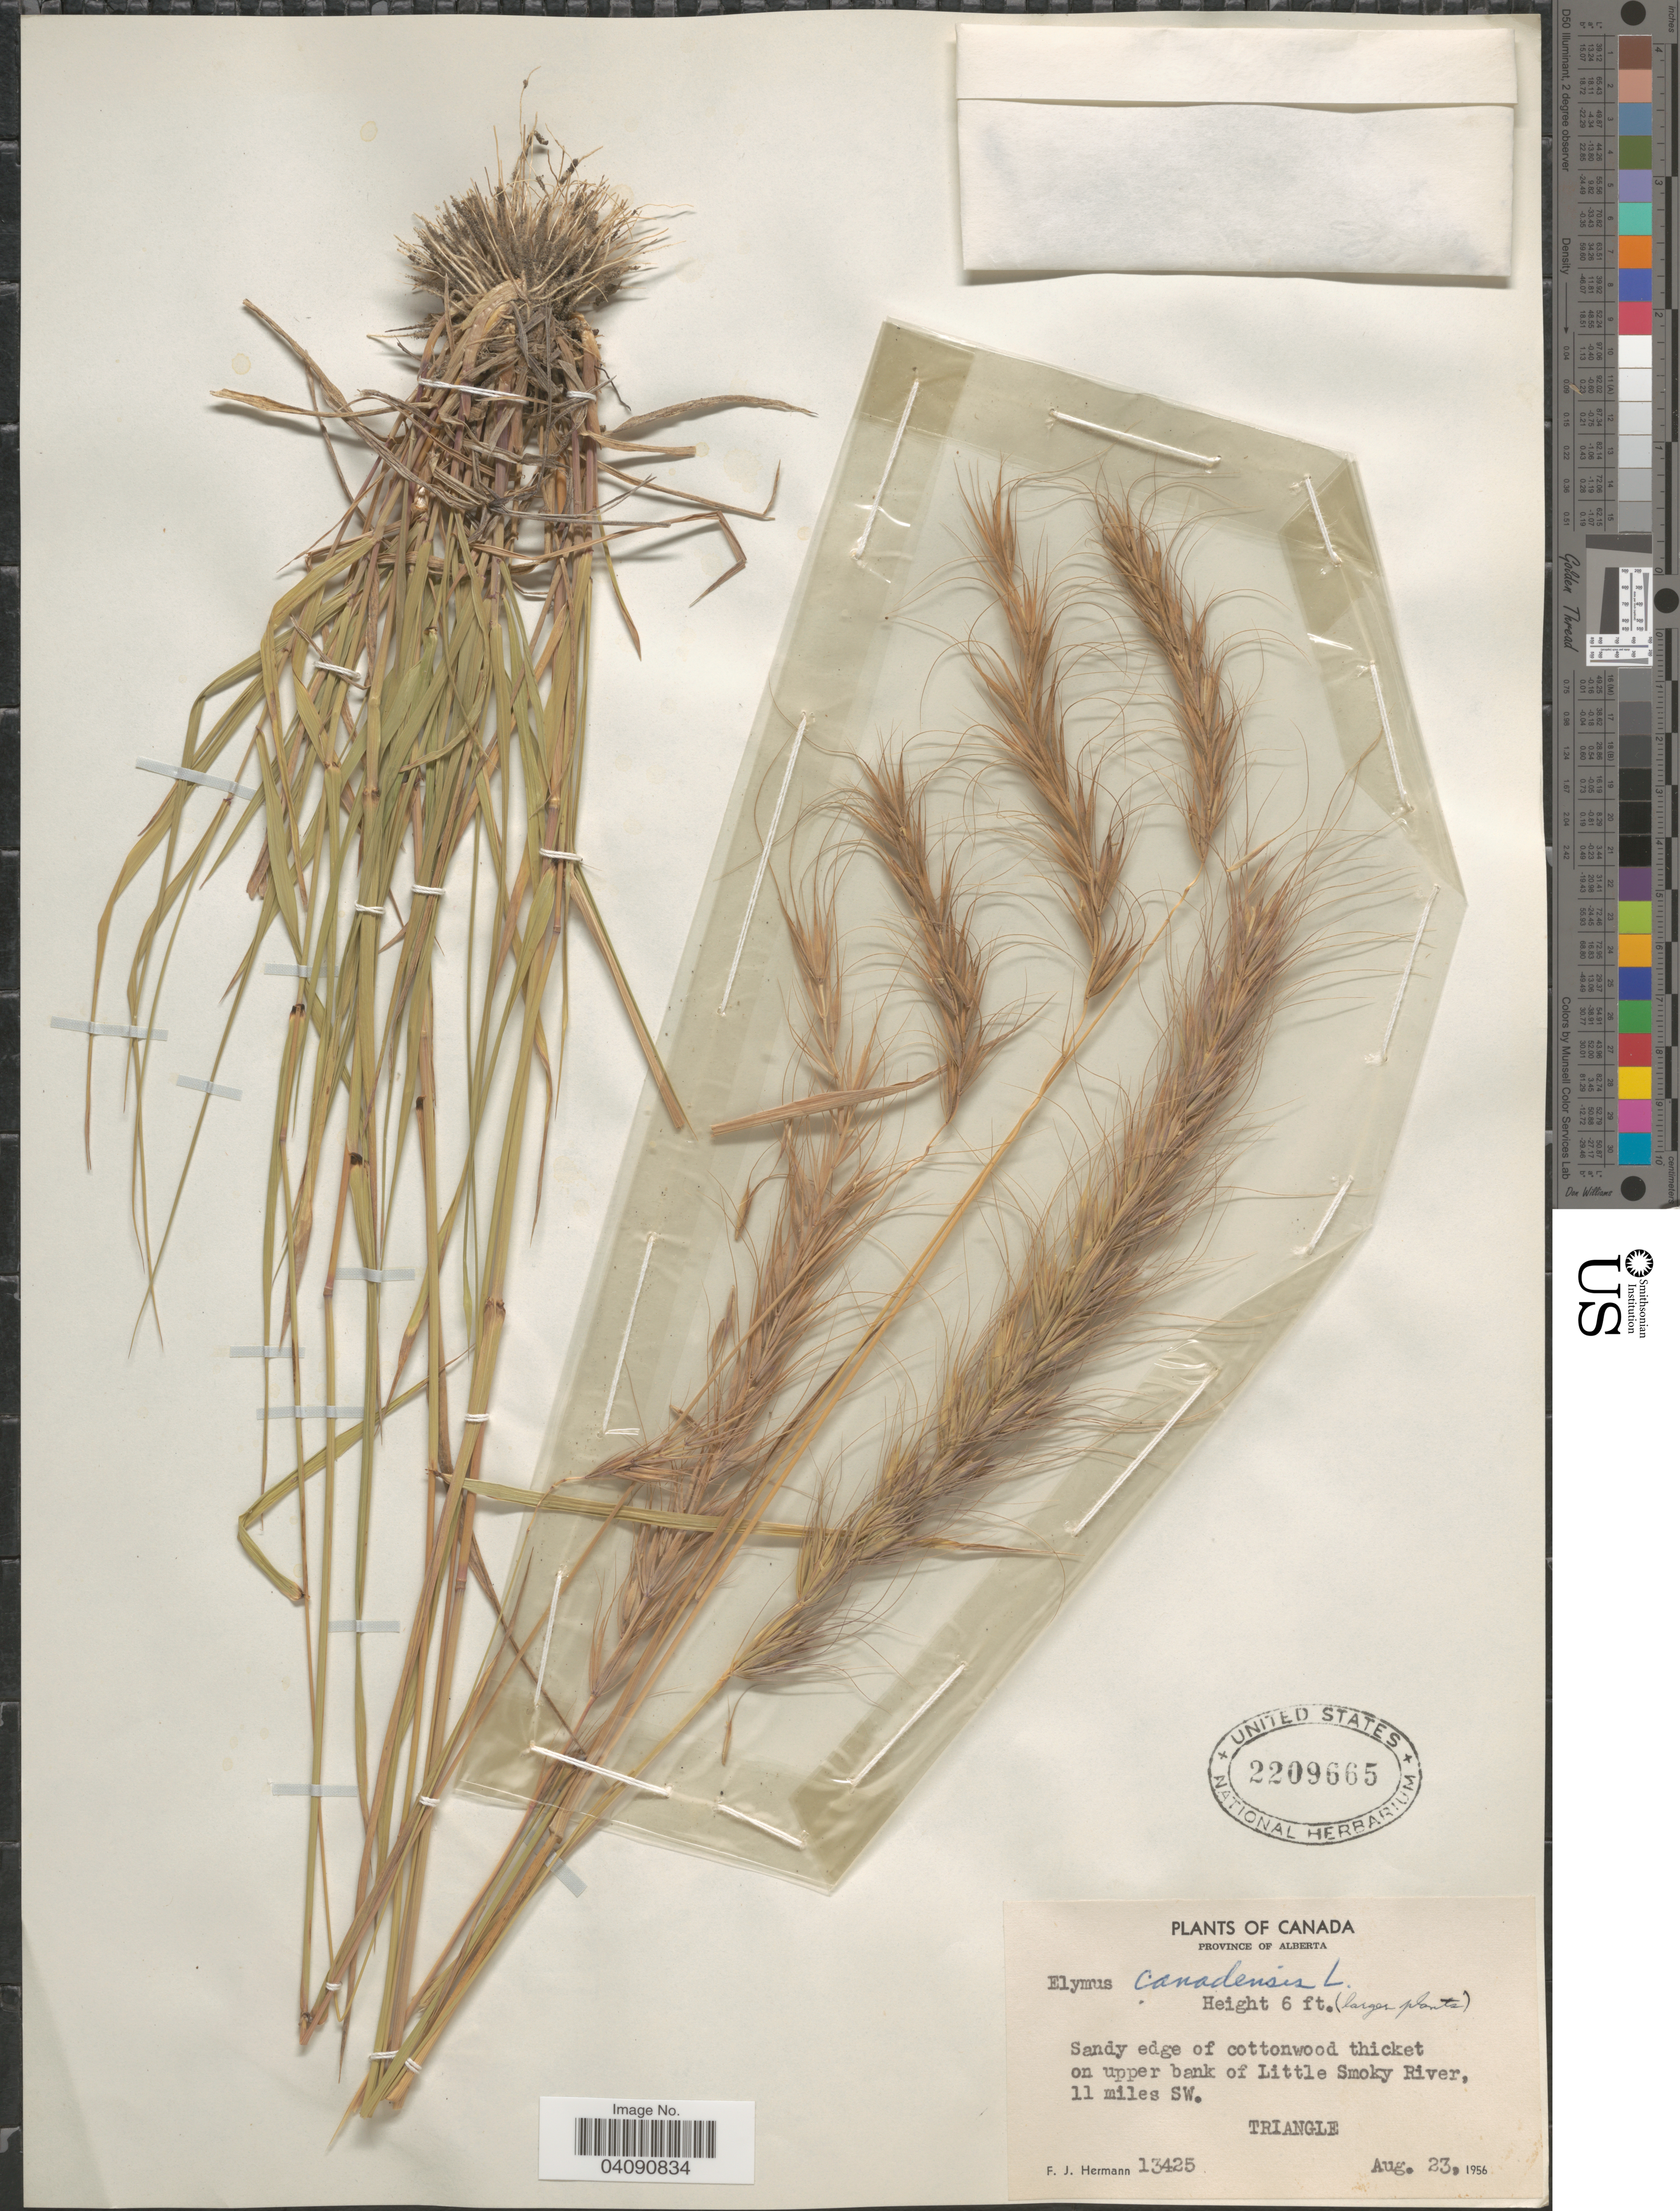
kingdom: Plantae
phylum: Tracheophyta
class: Liliopsida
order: Poales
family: Poaceae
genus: Elymus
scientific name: Elymus canadensis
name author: L.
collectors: F. J. Hermann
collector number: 13425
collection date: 1956-08-23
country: Canada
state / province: Alberta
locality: Sandy edge of cottonwood thicket on upper bank of Little Smoky River, 11 miles SW. Triangle.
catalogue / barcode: US 2209665